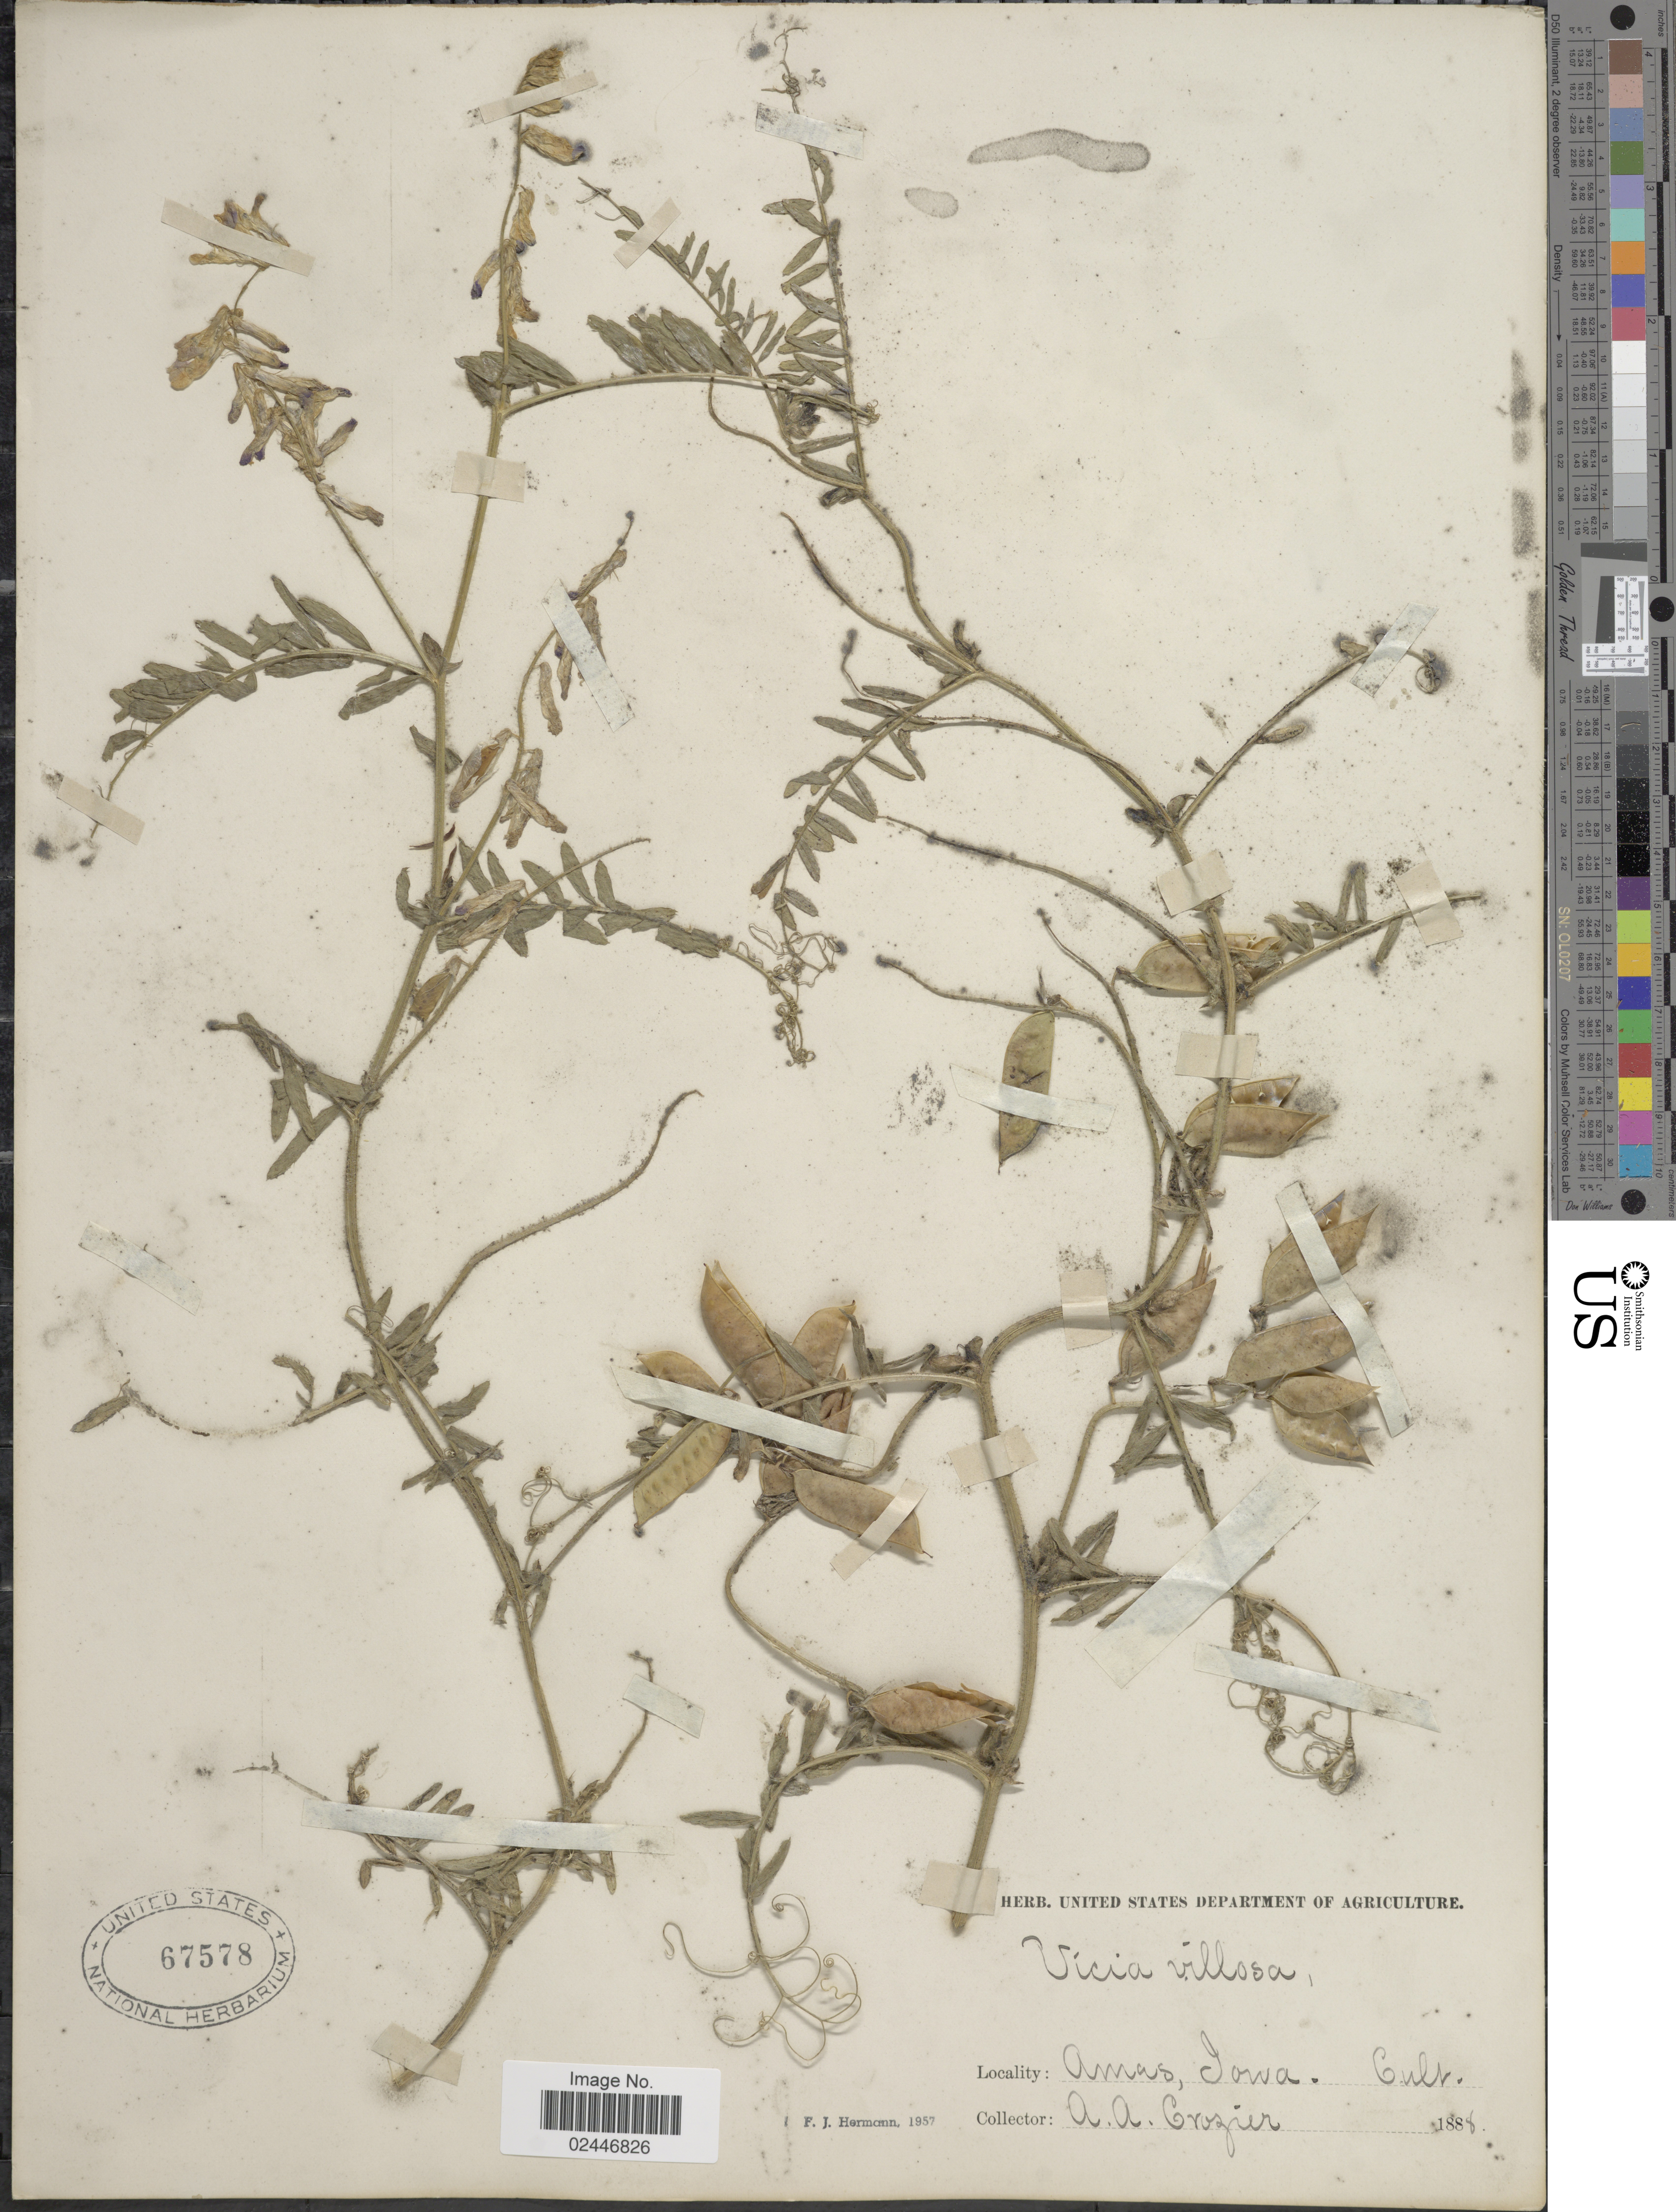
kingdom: Plantae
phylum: Tracheophyta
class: Magnoliopsida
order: Fabales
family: Fabaceae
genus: Vicia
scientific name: Vicia villosa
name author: Roth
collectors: A. Crozier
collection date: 1888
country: United States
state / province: Iowa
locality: Ames, Cult.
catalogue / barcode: US 67578